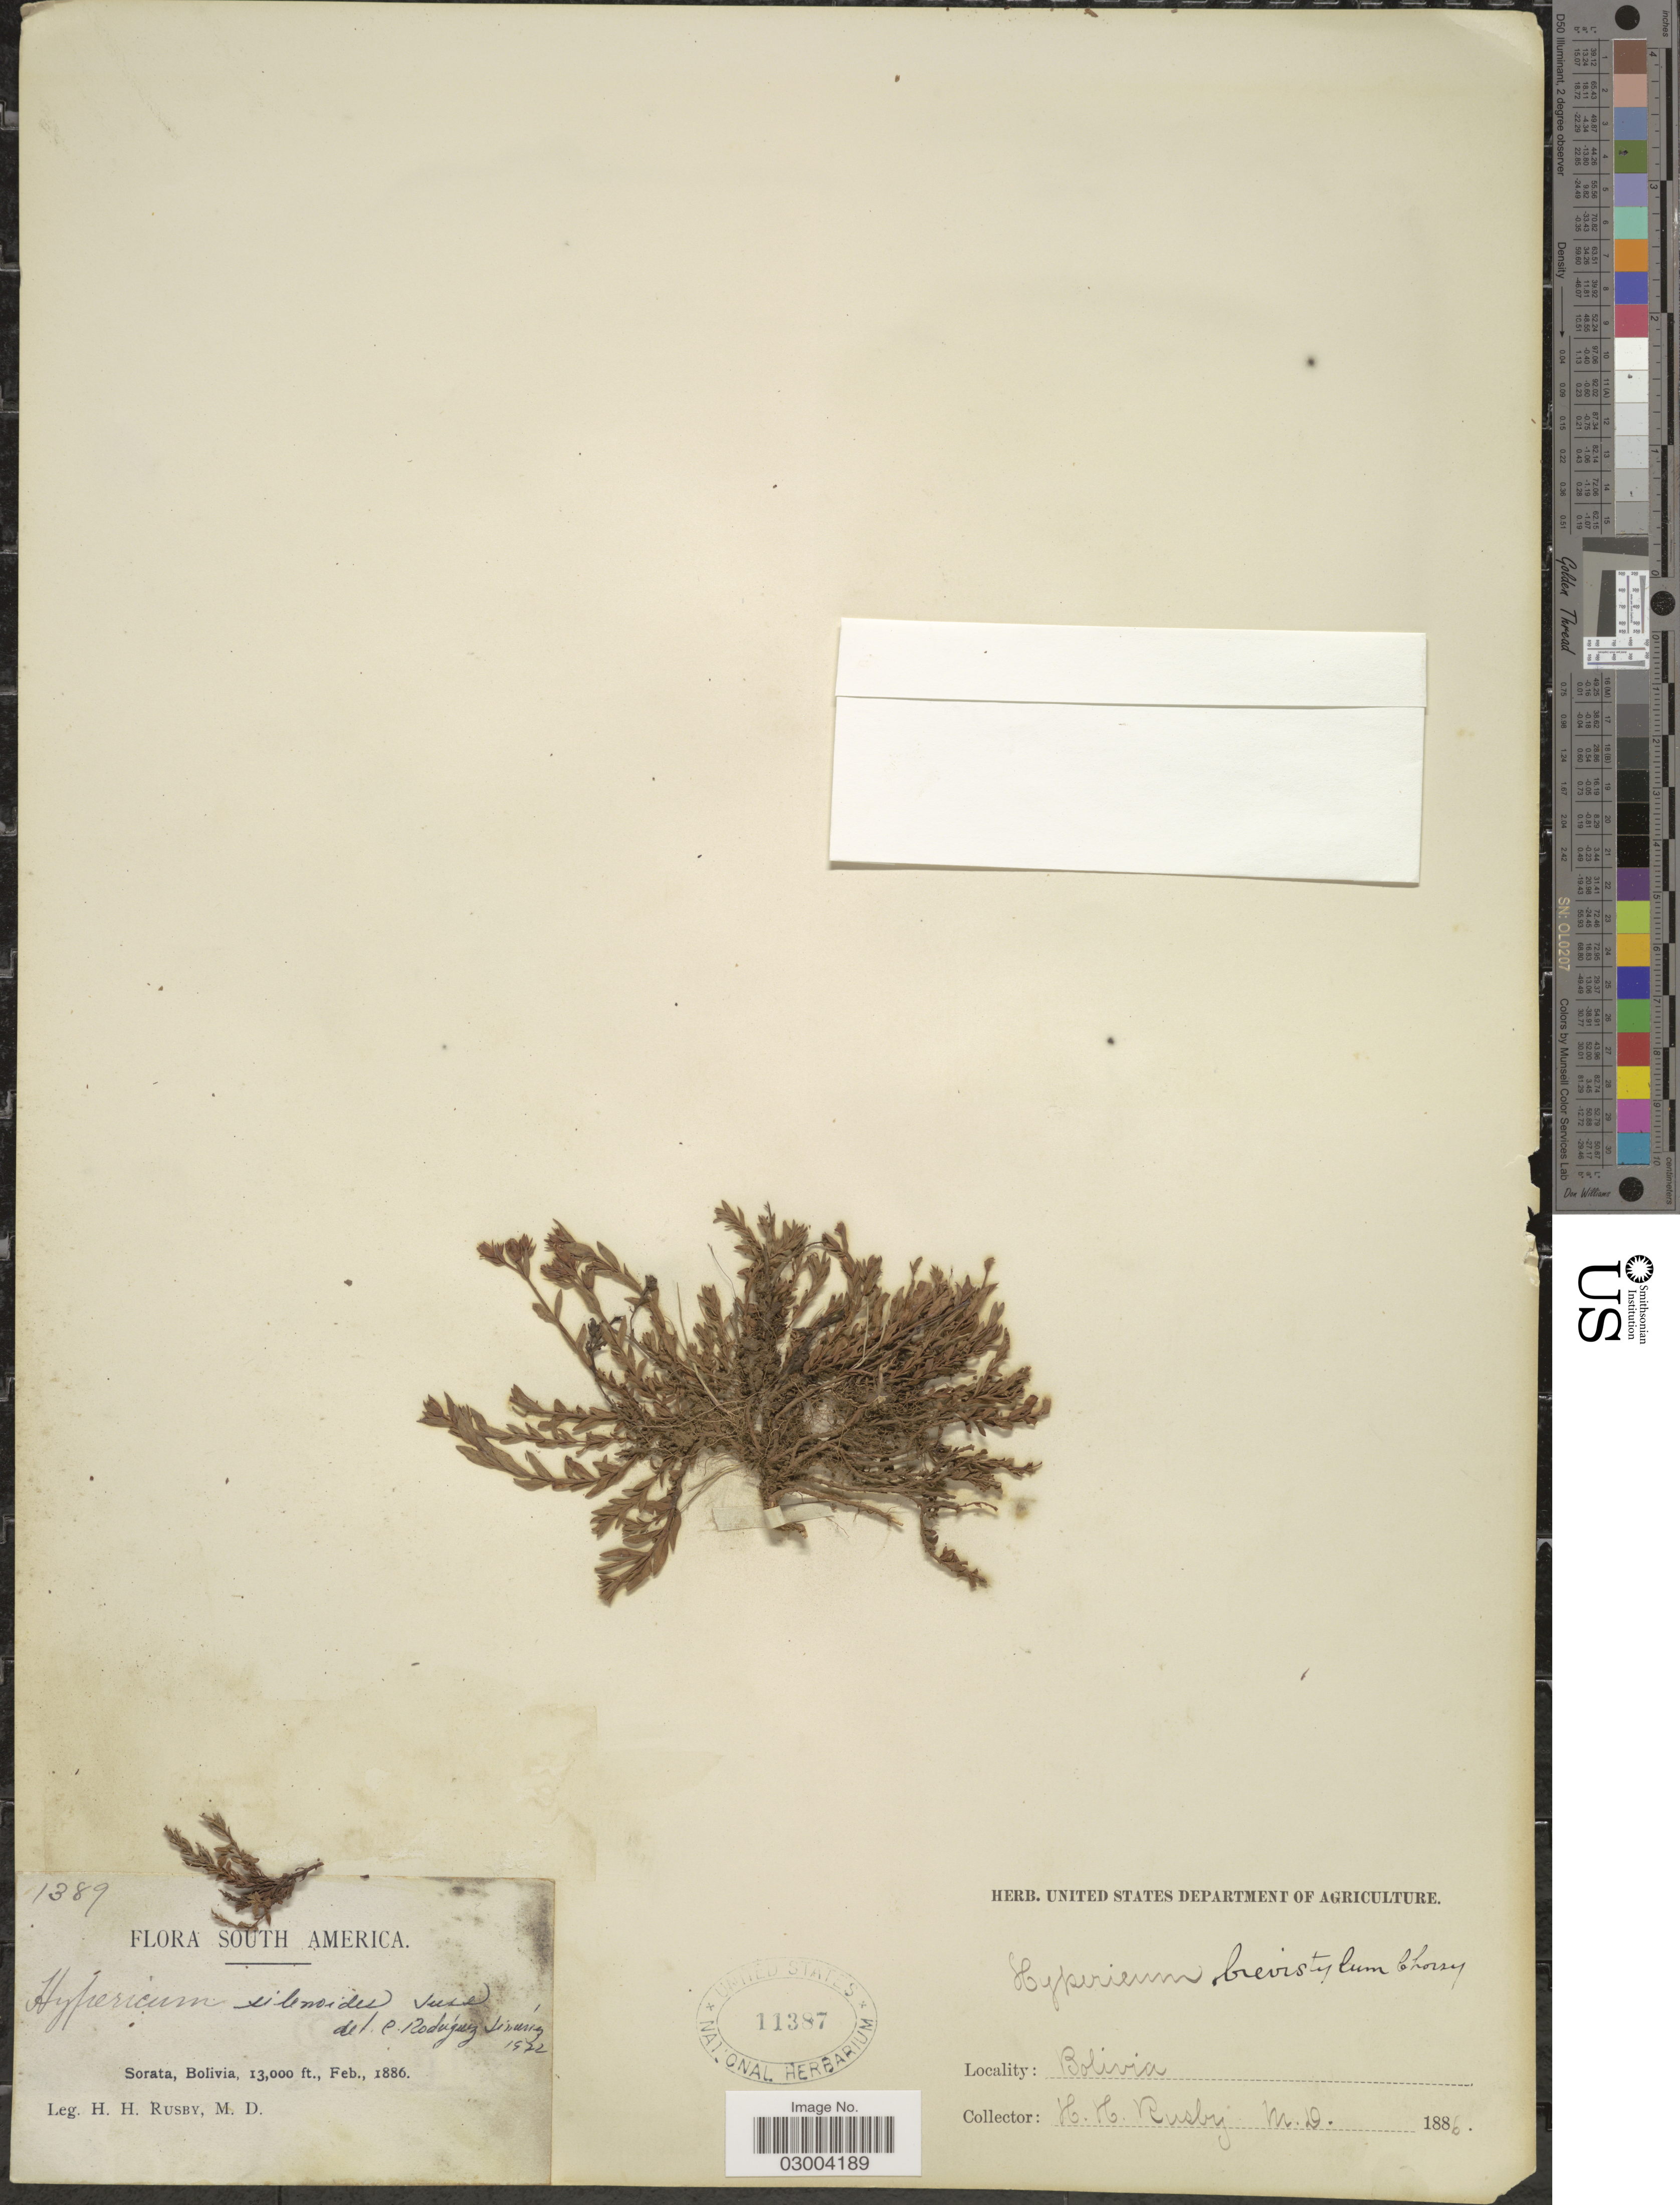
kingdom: Plantae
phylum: Tracheophyta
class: Magnoliopsida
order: Malpighiales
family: Hypericaceae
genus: Hypericum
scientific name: Hypericum silenoides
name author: Juss.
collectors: H. H. Rusby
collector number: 1389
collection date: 1886-02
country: Bolivia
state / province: La Páz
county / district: Larecaja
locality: Sorata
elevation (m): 3962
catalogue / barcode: US 11387